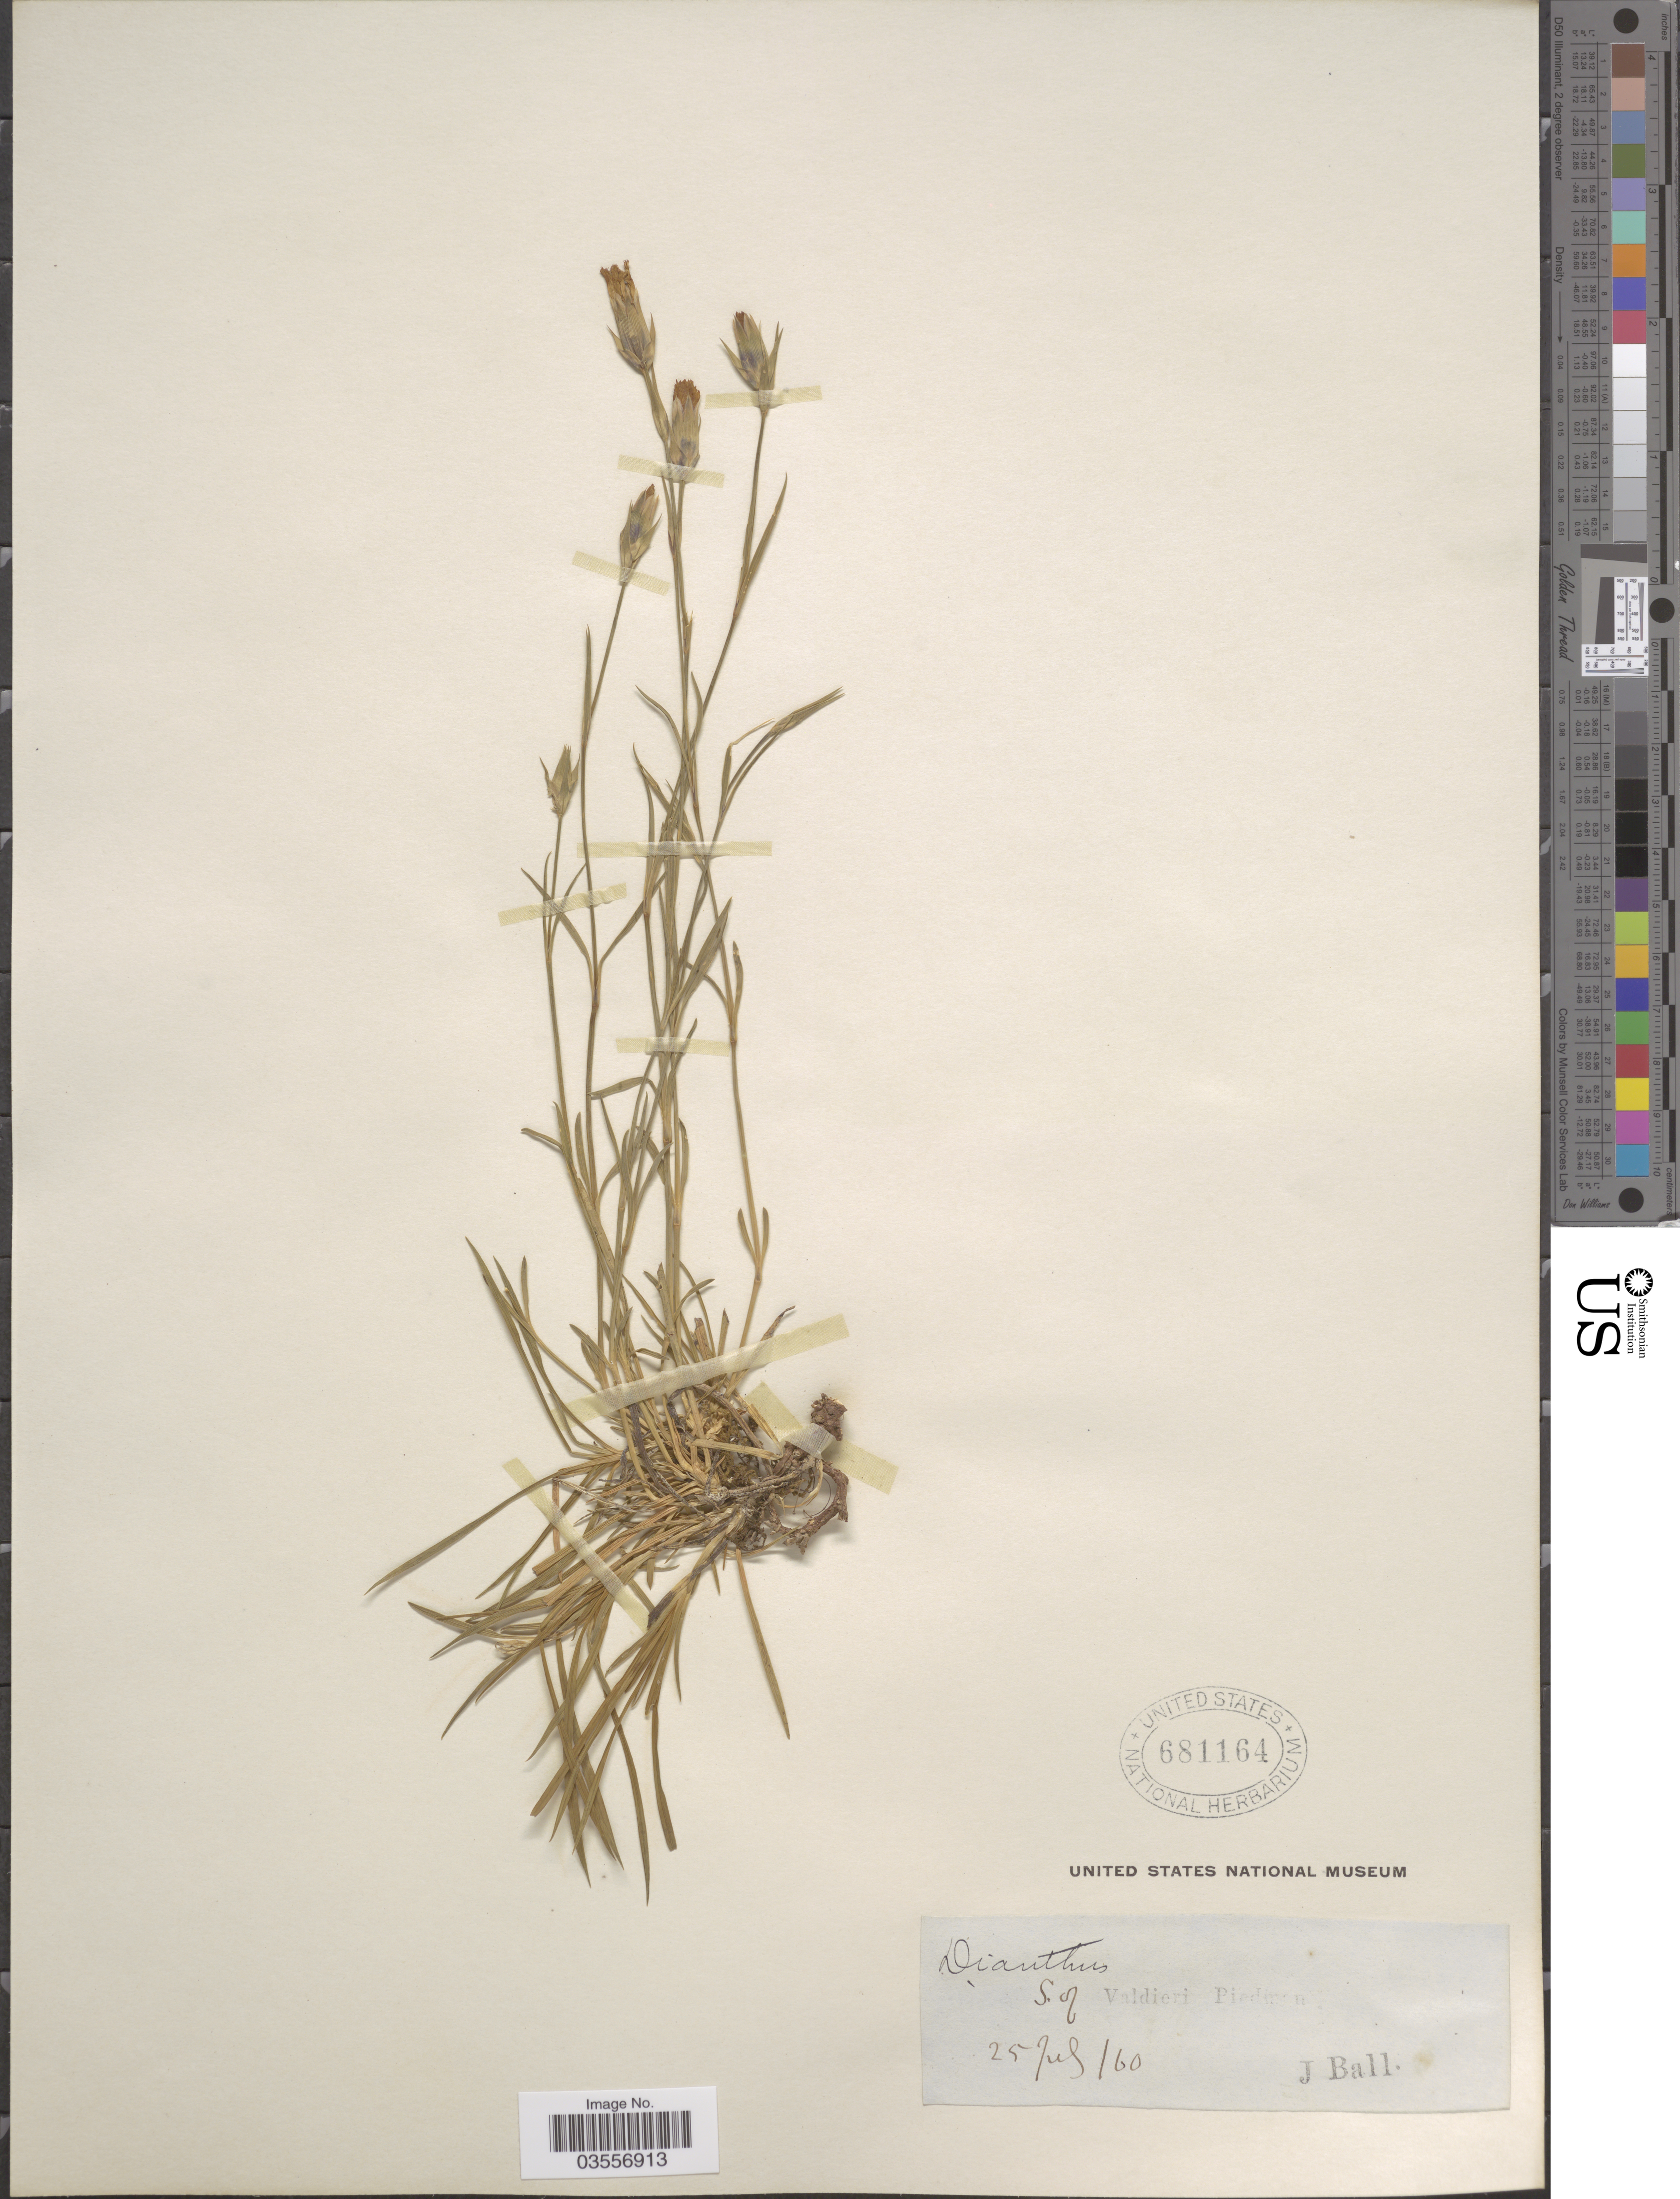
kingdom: Plantae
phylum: Tracheophyta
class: Magnoliopsida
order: Caryophyllales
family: Caryophyllaceae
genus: Dianthus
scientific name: Dianthus sp.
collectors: J. Ball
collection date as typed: Transcribed d/m/y: 25/7/60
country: Italy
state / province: Piedmont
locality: S. of Valdieri Piedmon [illegible text].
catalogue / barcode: US 681164